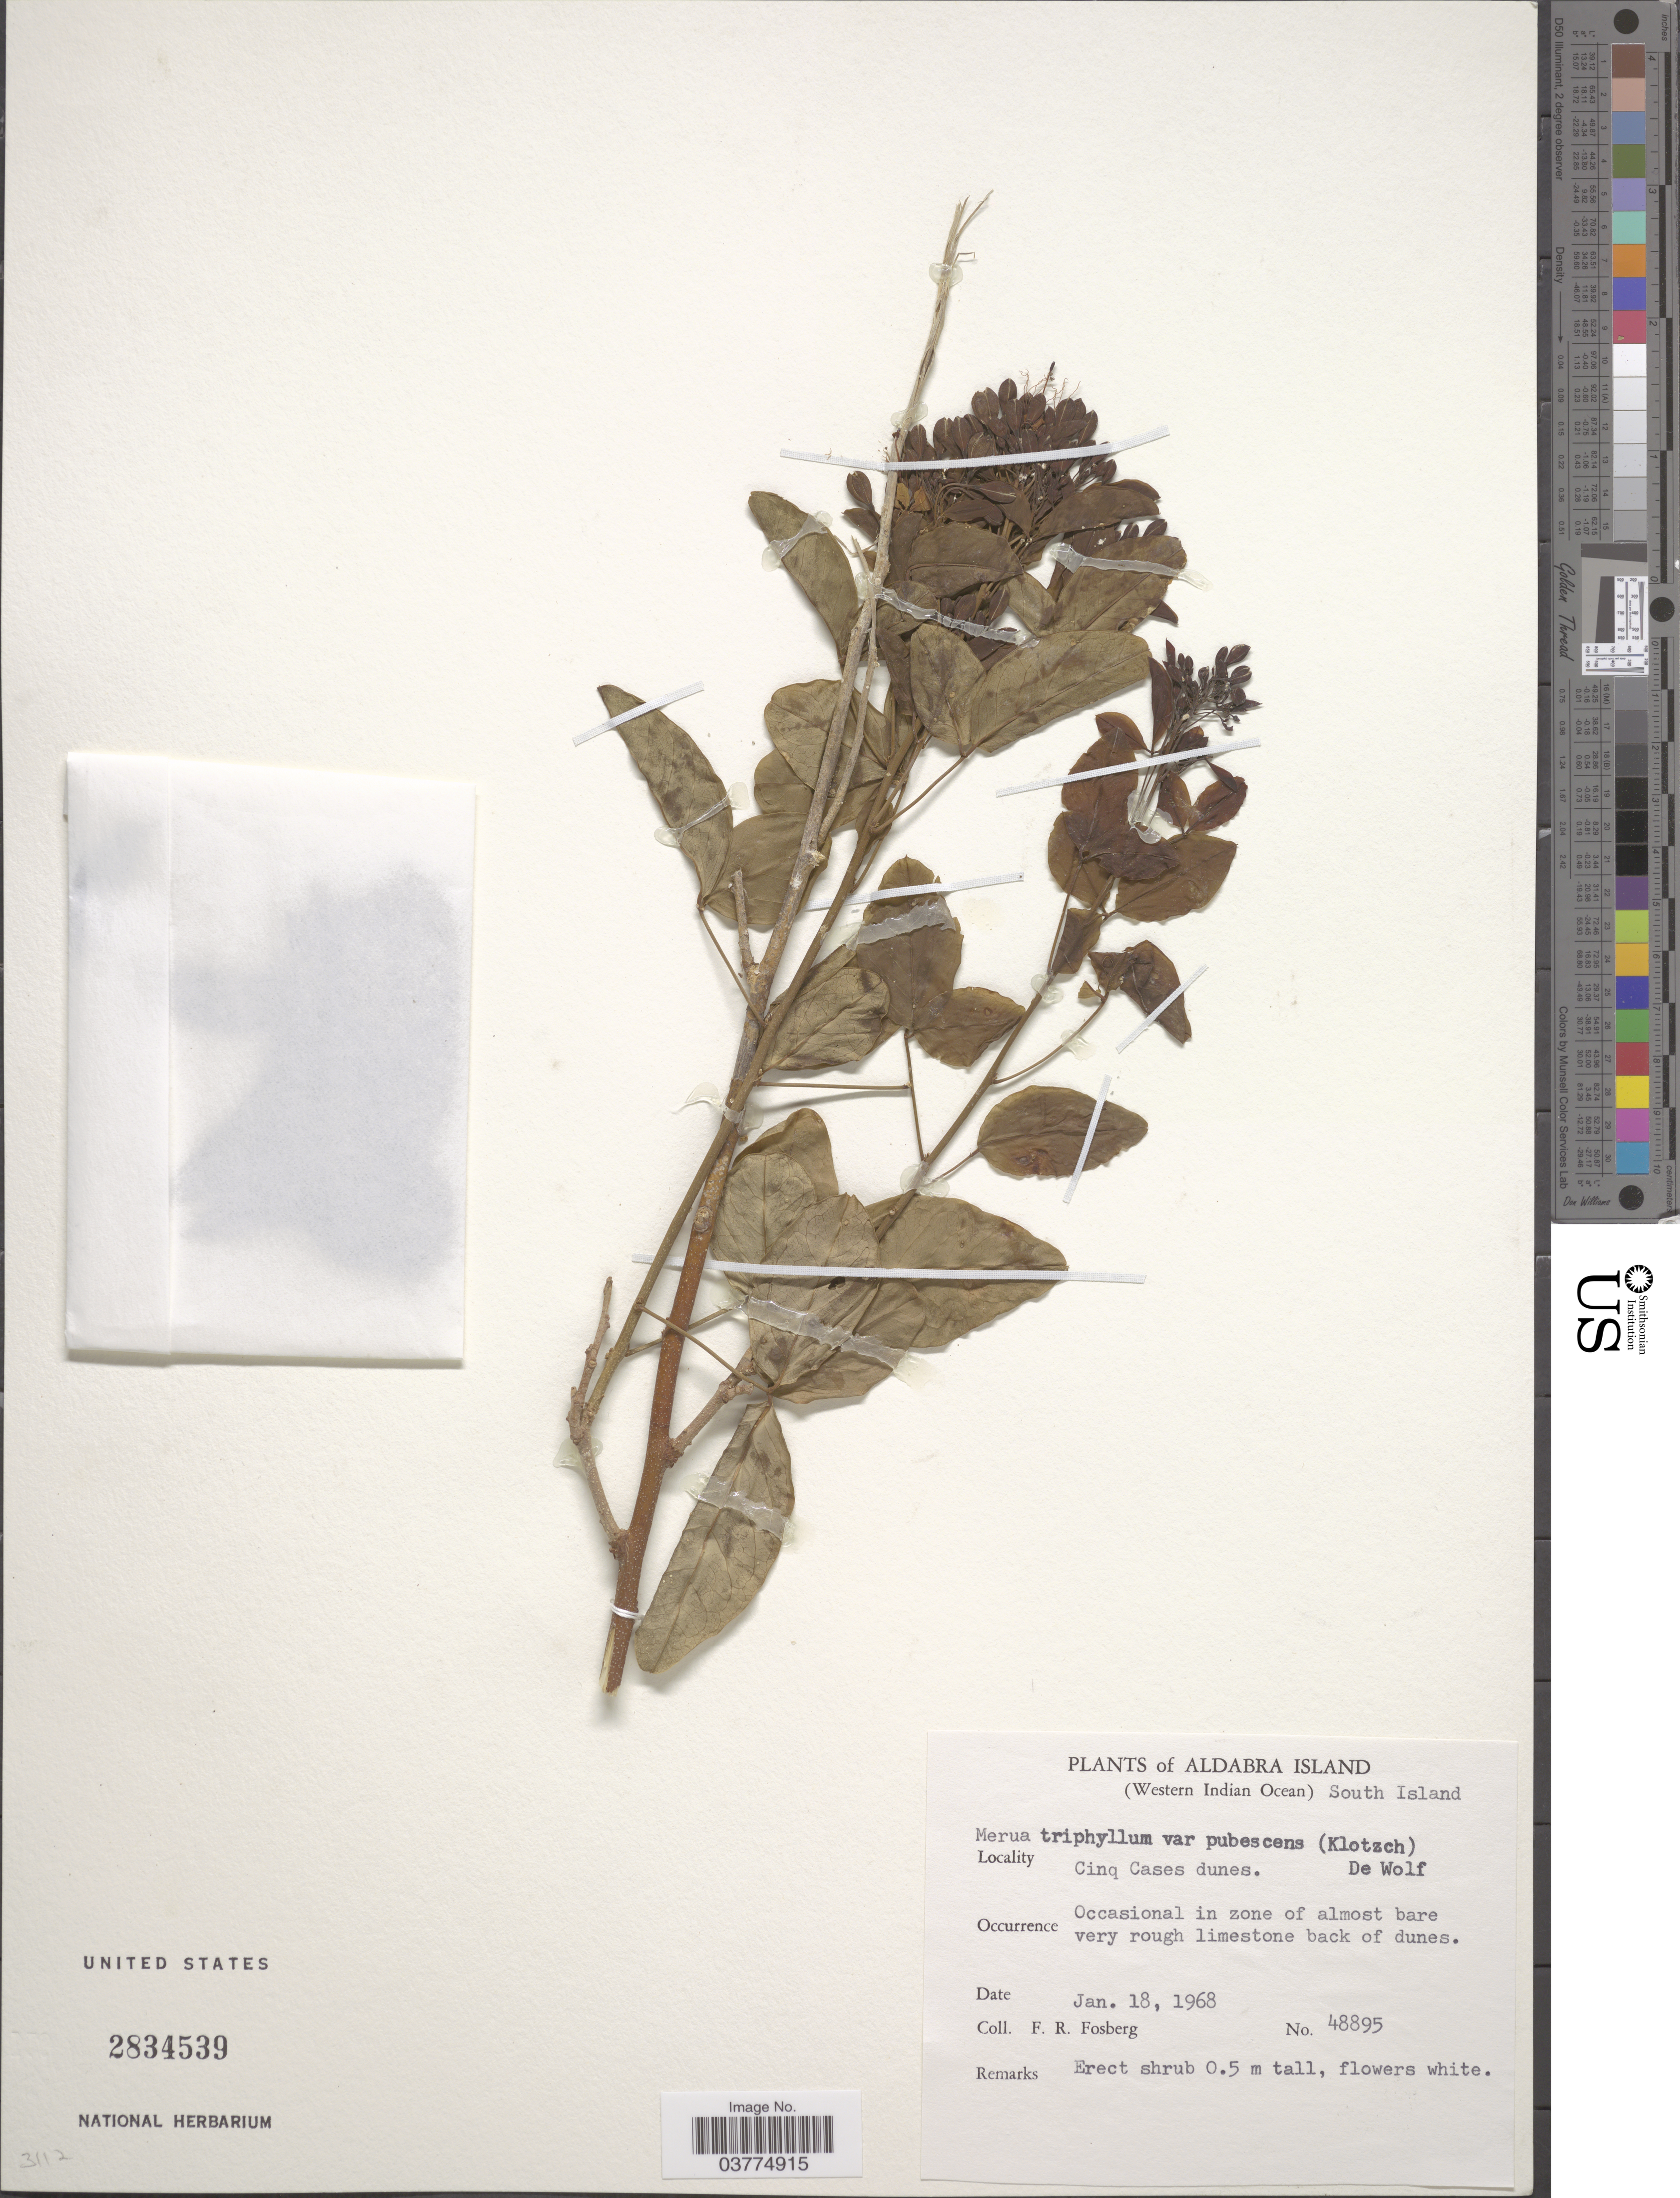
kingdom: Plantae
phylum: Tracheophyta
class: Magnoliopsida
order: Brassicales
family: Capparaceae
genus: Maerua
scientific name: Maerua triphylla var. pubescens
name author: (Klotzsch) DeWolf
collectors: F. R. Fosberg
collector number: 48895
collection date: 1968-01-18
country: Seychelles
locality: Aldabra Island. (Western Indian Ocean) South Island. Cinq Cases dunes.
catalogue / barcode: US 2834539